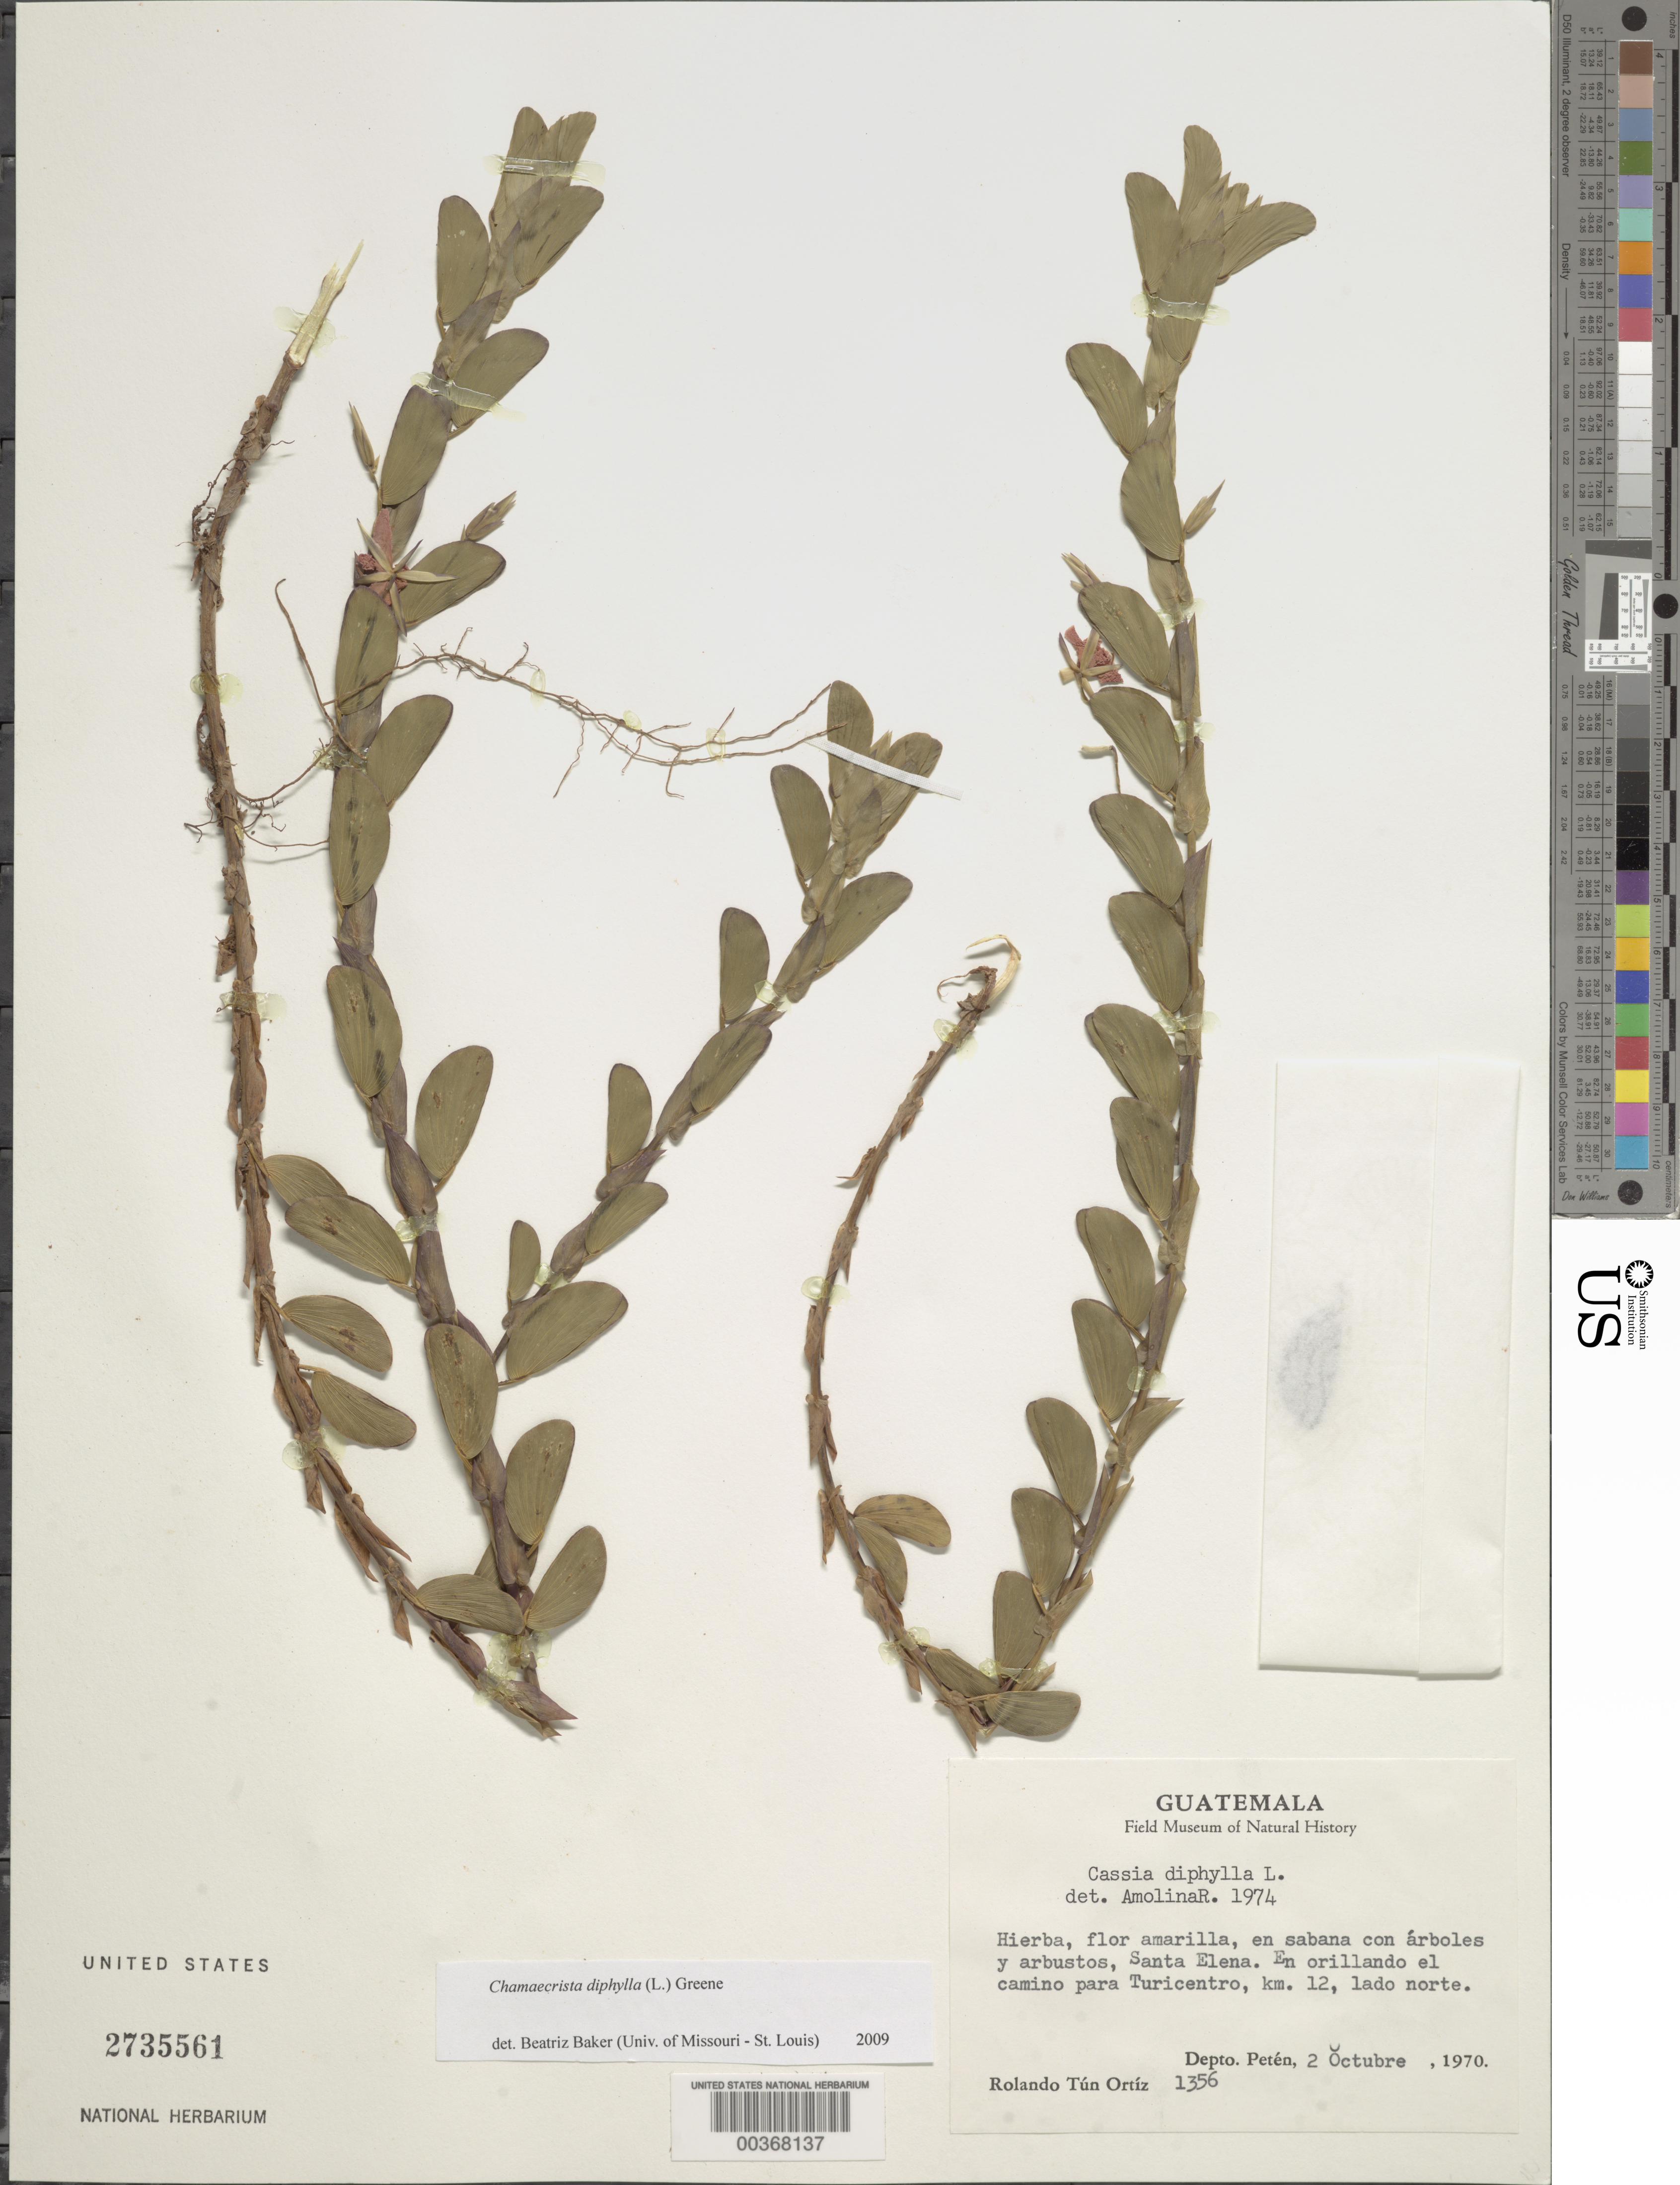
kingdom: Plantae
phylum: Tracheophyta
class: Magnoliopsida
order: Fabales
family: Fabaceae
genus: Chamaecrista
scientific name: Chamaecrista diphylla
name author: (L.) Greene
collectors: R. Tún Ortiz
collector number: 1356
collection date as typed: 02 Oct 1970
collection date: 1970-10-02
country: Guatemala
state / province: El Petén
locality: Santa Elena; en orillando el camino para Turicentro, km 12, lado norte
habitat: En sabana con arboles y arbustos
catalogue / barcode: US 2735561